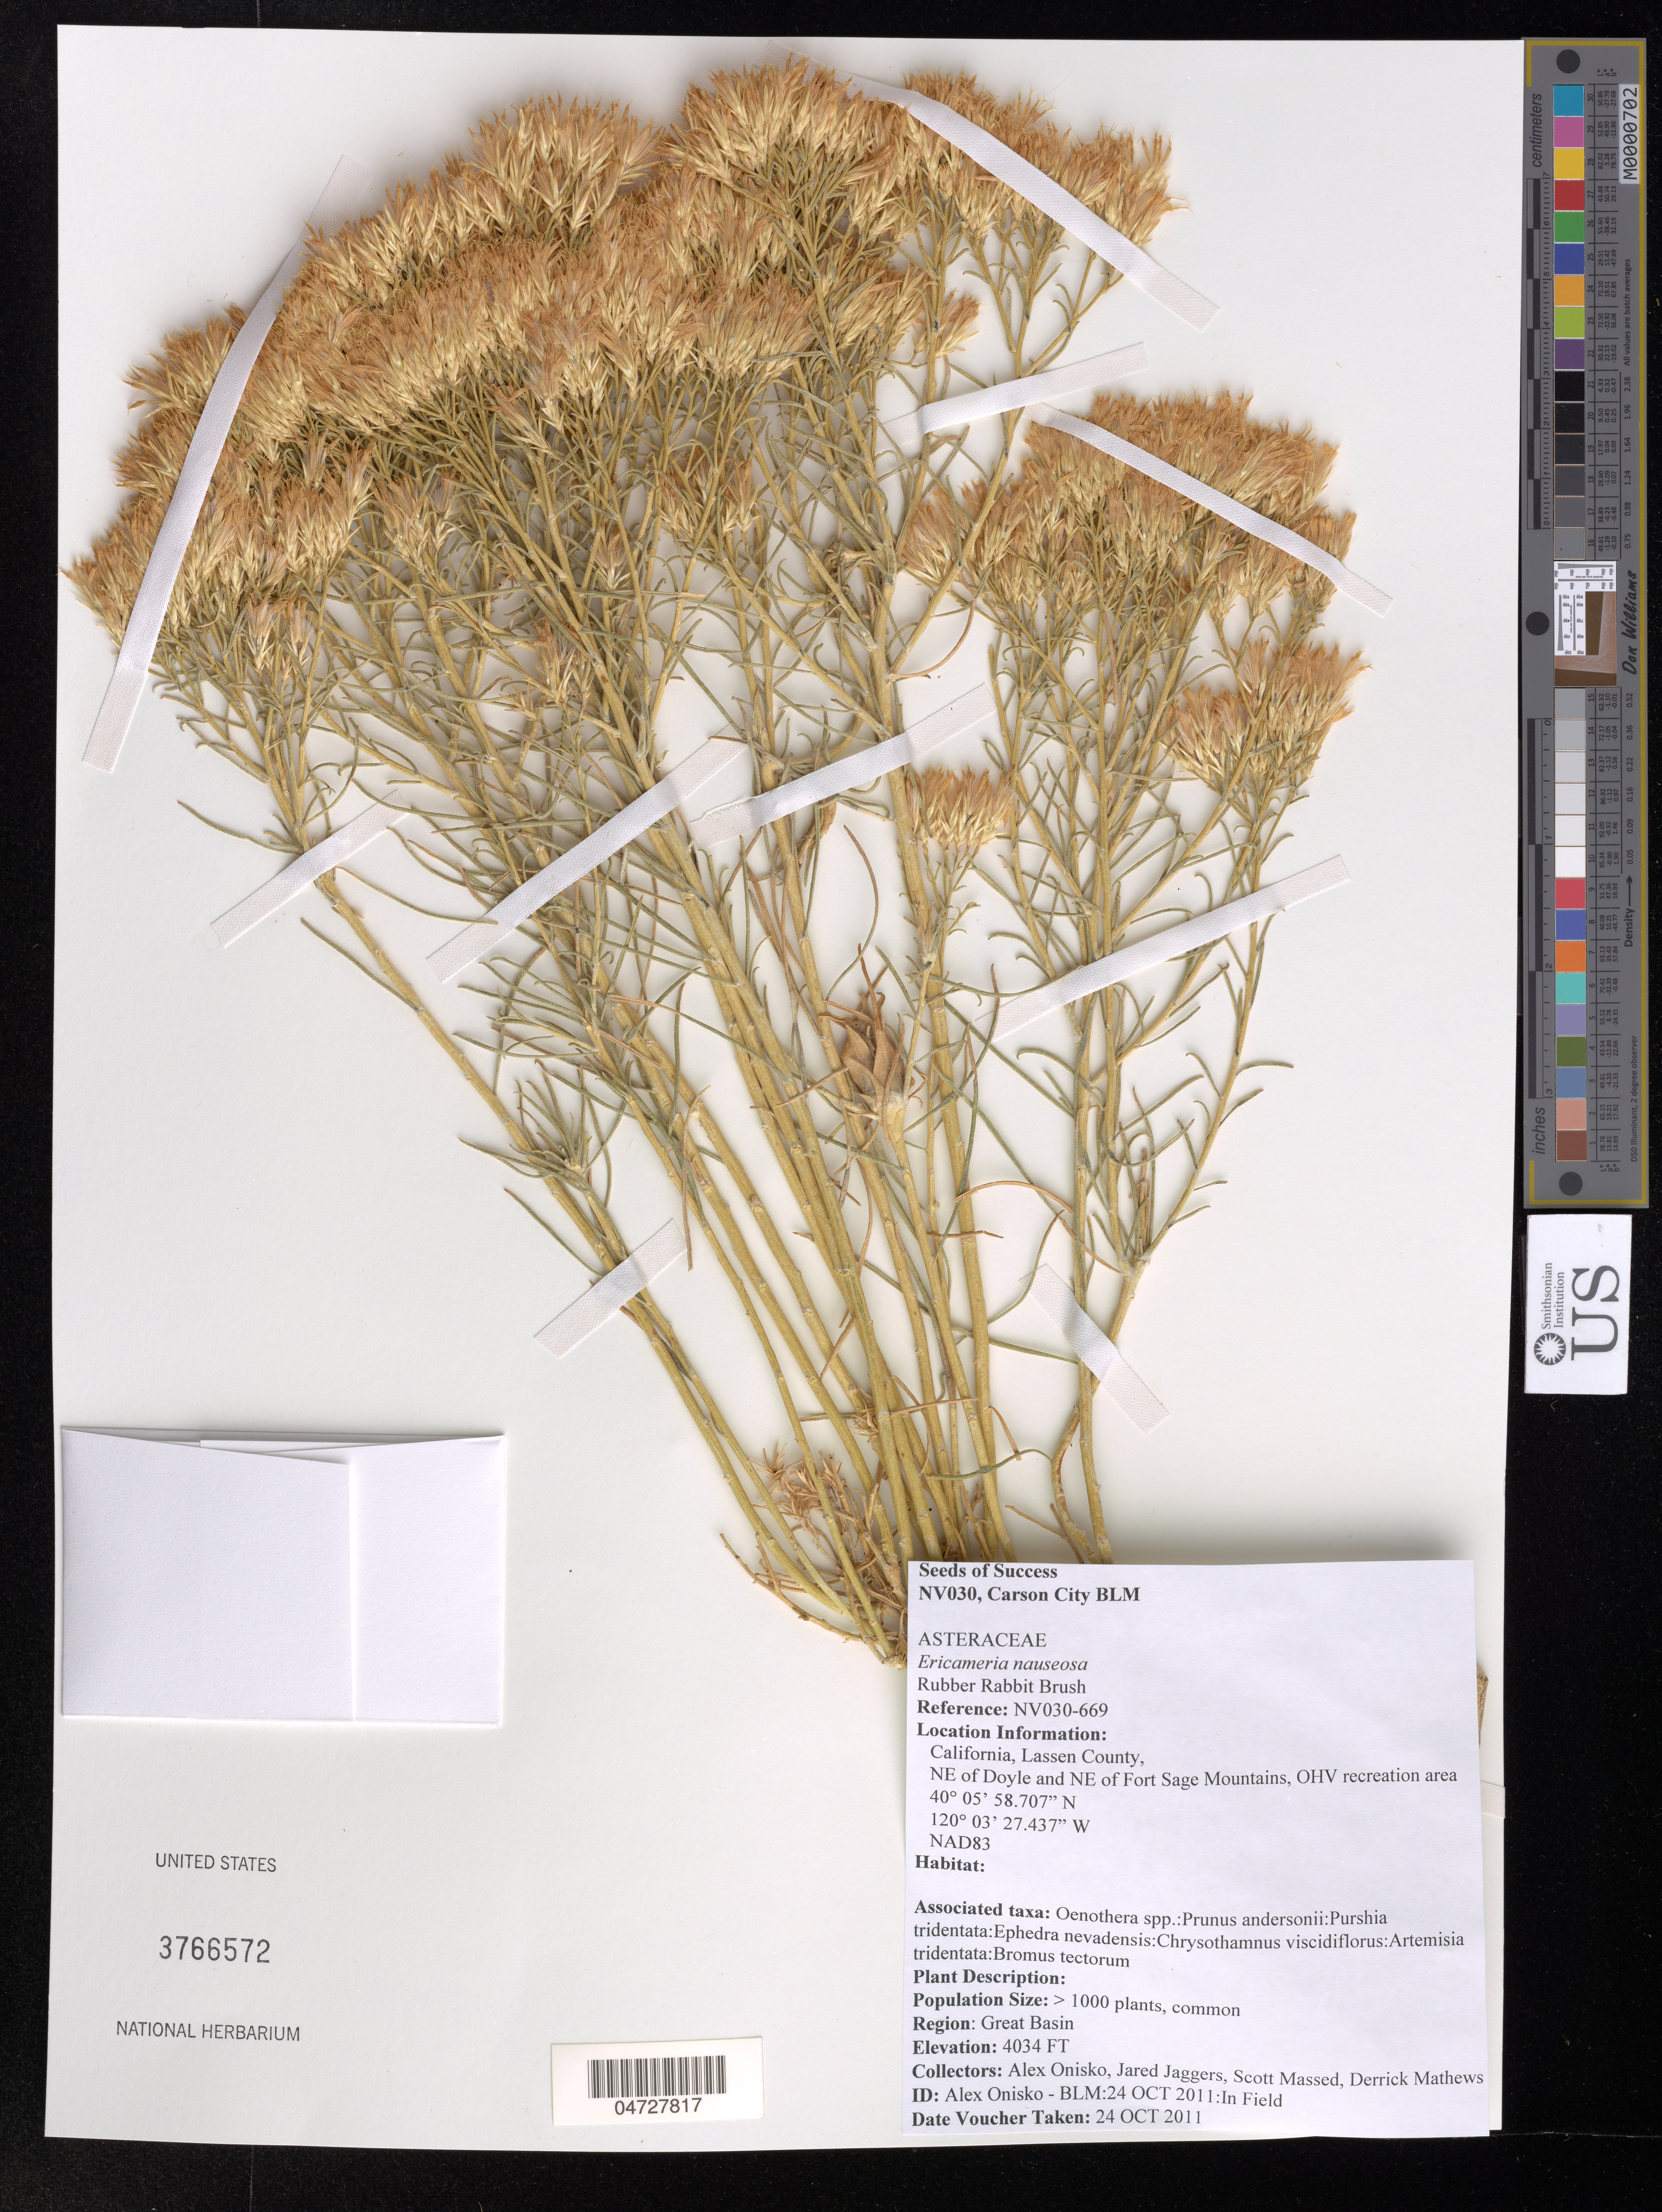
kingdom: Plantae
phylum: Tracheophyta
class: Magnoliopsida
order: Asterales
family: Asteraceae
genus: Ericameria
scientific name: Ericameria nauseosa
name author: (Pall. ex Pursh) G.L. Nesom & G.I. Baird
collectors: A. Onisko, J. Jaggers, S. Massed & D. Mathews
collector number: NV030-669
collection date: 2011-10-24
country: United States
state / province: California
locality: Lassen County, NE of Doyle and NE of Fort Sage Mountains, OHV recreation area.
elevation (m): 1230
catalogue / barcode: US 3766572